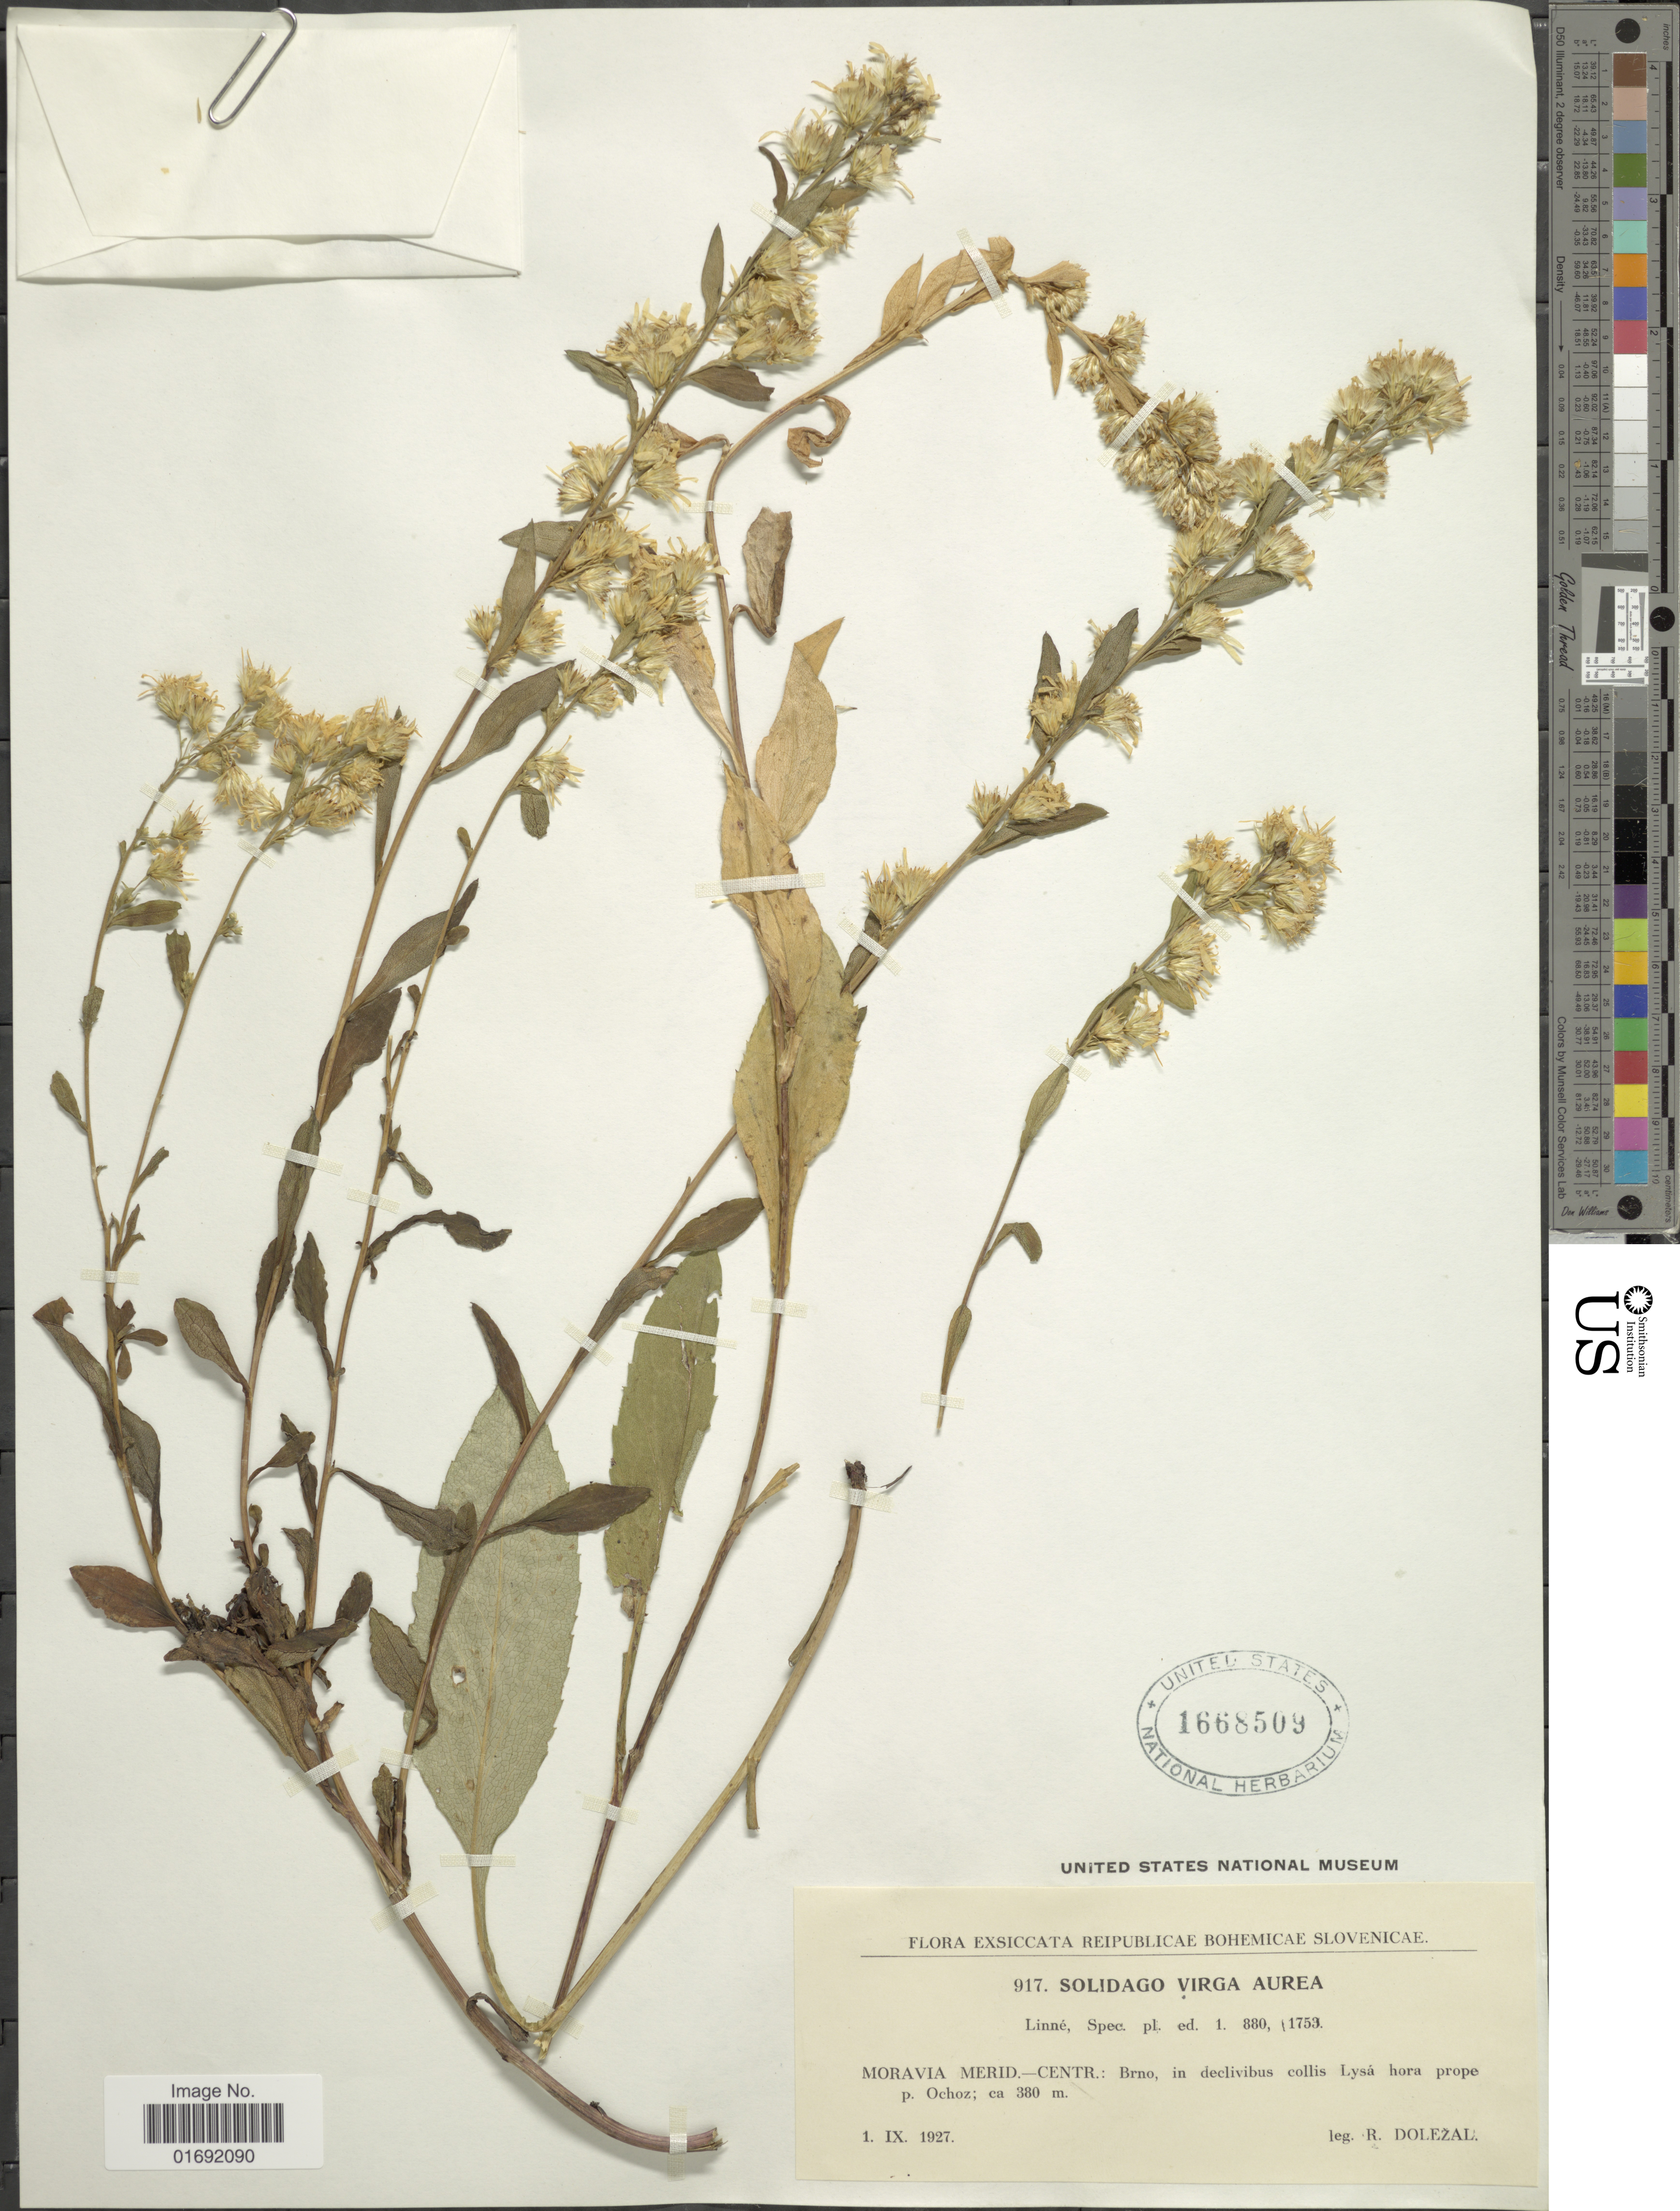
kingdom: Plantae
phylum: Tracheophyta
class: Magnoliopsida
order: Asterales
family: Asteraceae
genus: Solidago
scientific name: Solidago virgaurea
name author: L.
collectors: R. Dolezal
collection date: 1927-09-01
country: Slovenia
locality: Reipublicae Bohemicae Slovenicae, Moravia Merid.-Centr, Brno, in declivibus collis Lysa hora prope p. Ochoz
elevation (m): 380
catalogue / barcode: US 1668509